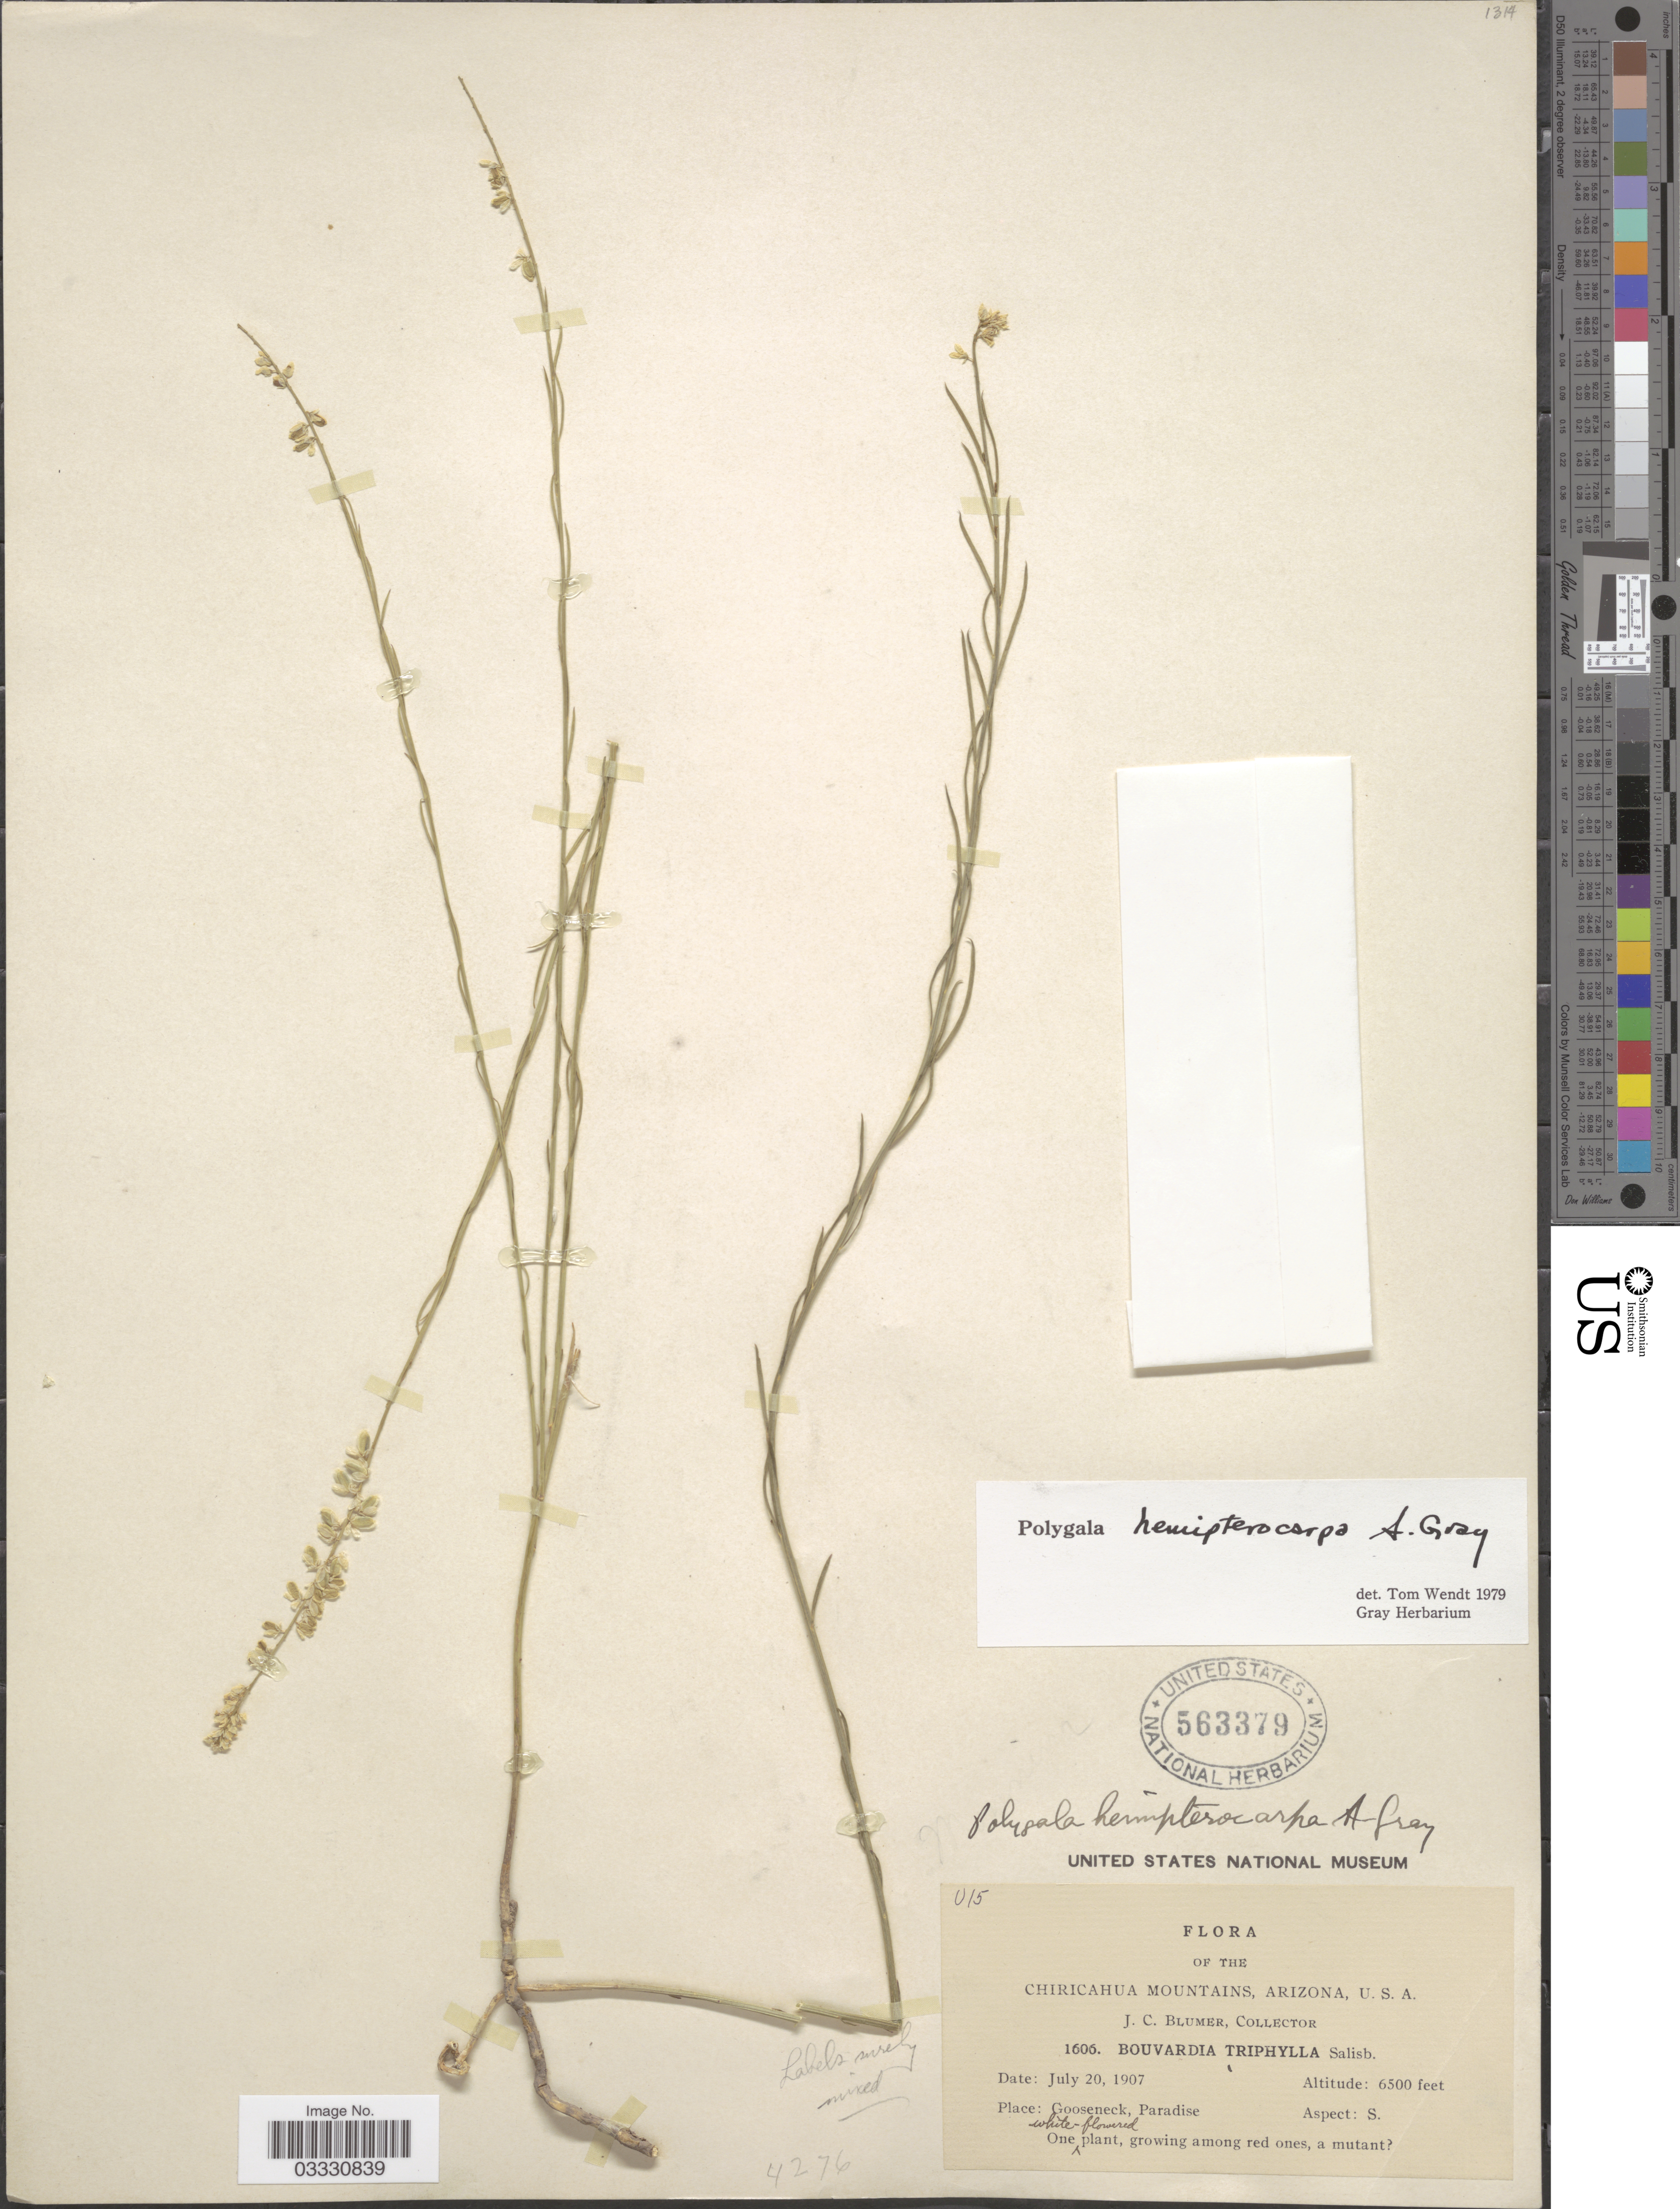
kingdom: Plantae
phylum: Tracheophyta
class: Magnoliopsida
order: Fabales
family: Polygalaceae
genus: Polygala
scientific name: Polygala hemipterocarpa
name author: A. Gray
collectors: J. C. Blumer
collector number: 1606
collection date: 1907-07-20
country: United States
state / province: Arizona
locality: Chiricahua Mountains, U. S. A. Gooseneck, Paradise.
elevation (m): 1981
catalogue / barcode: US 563379